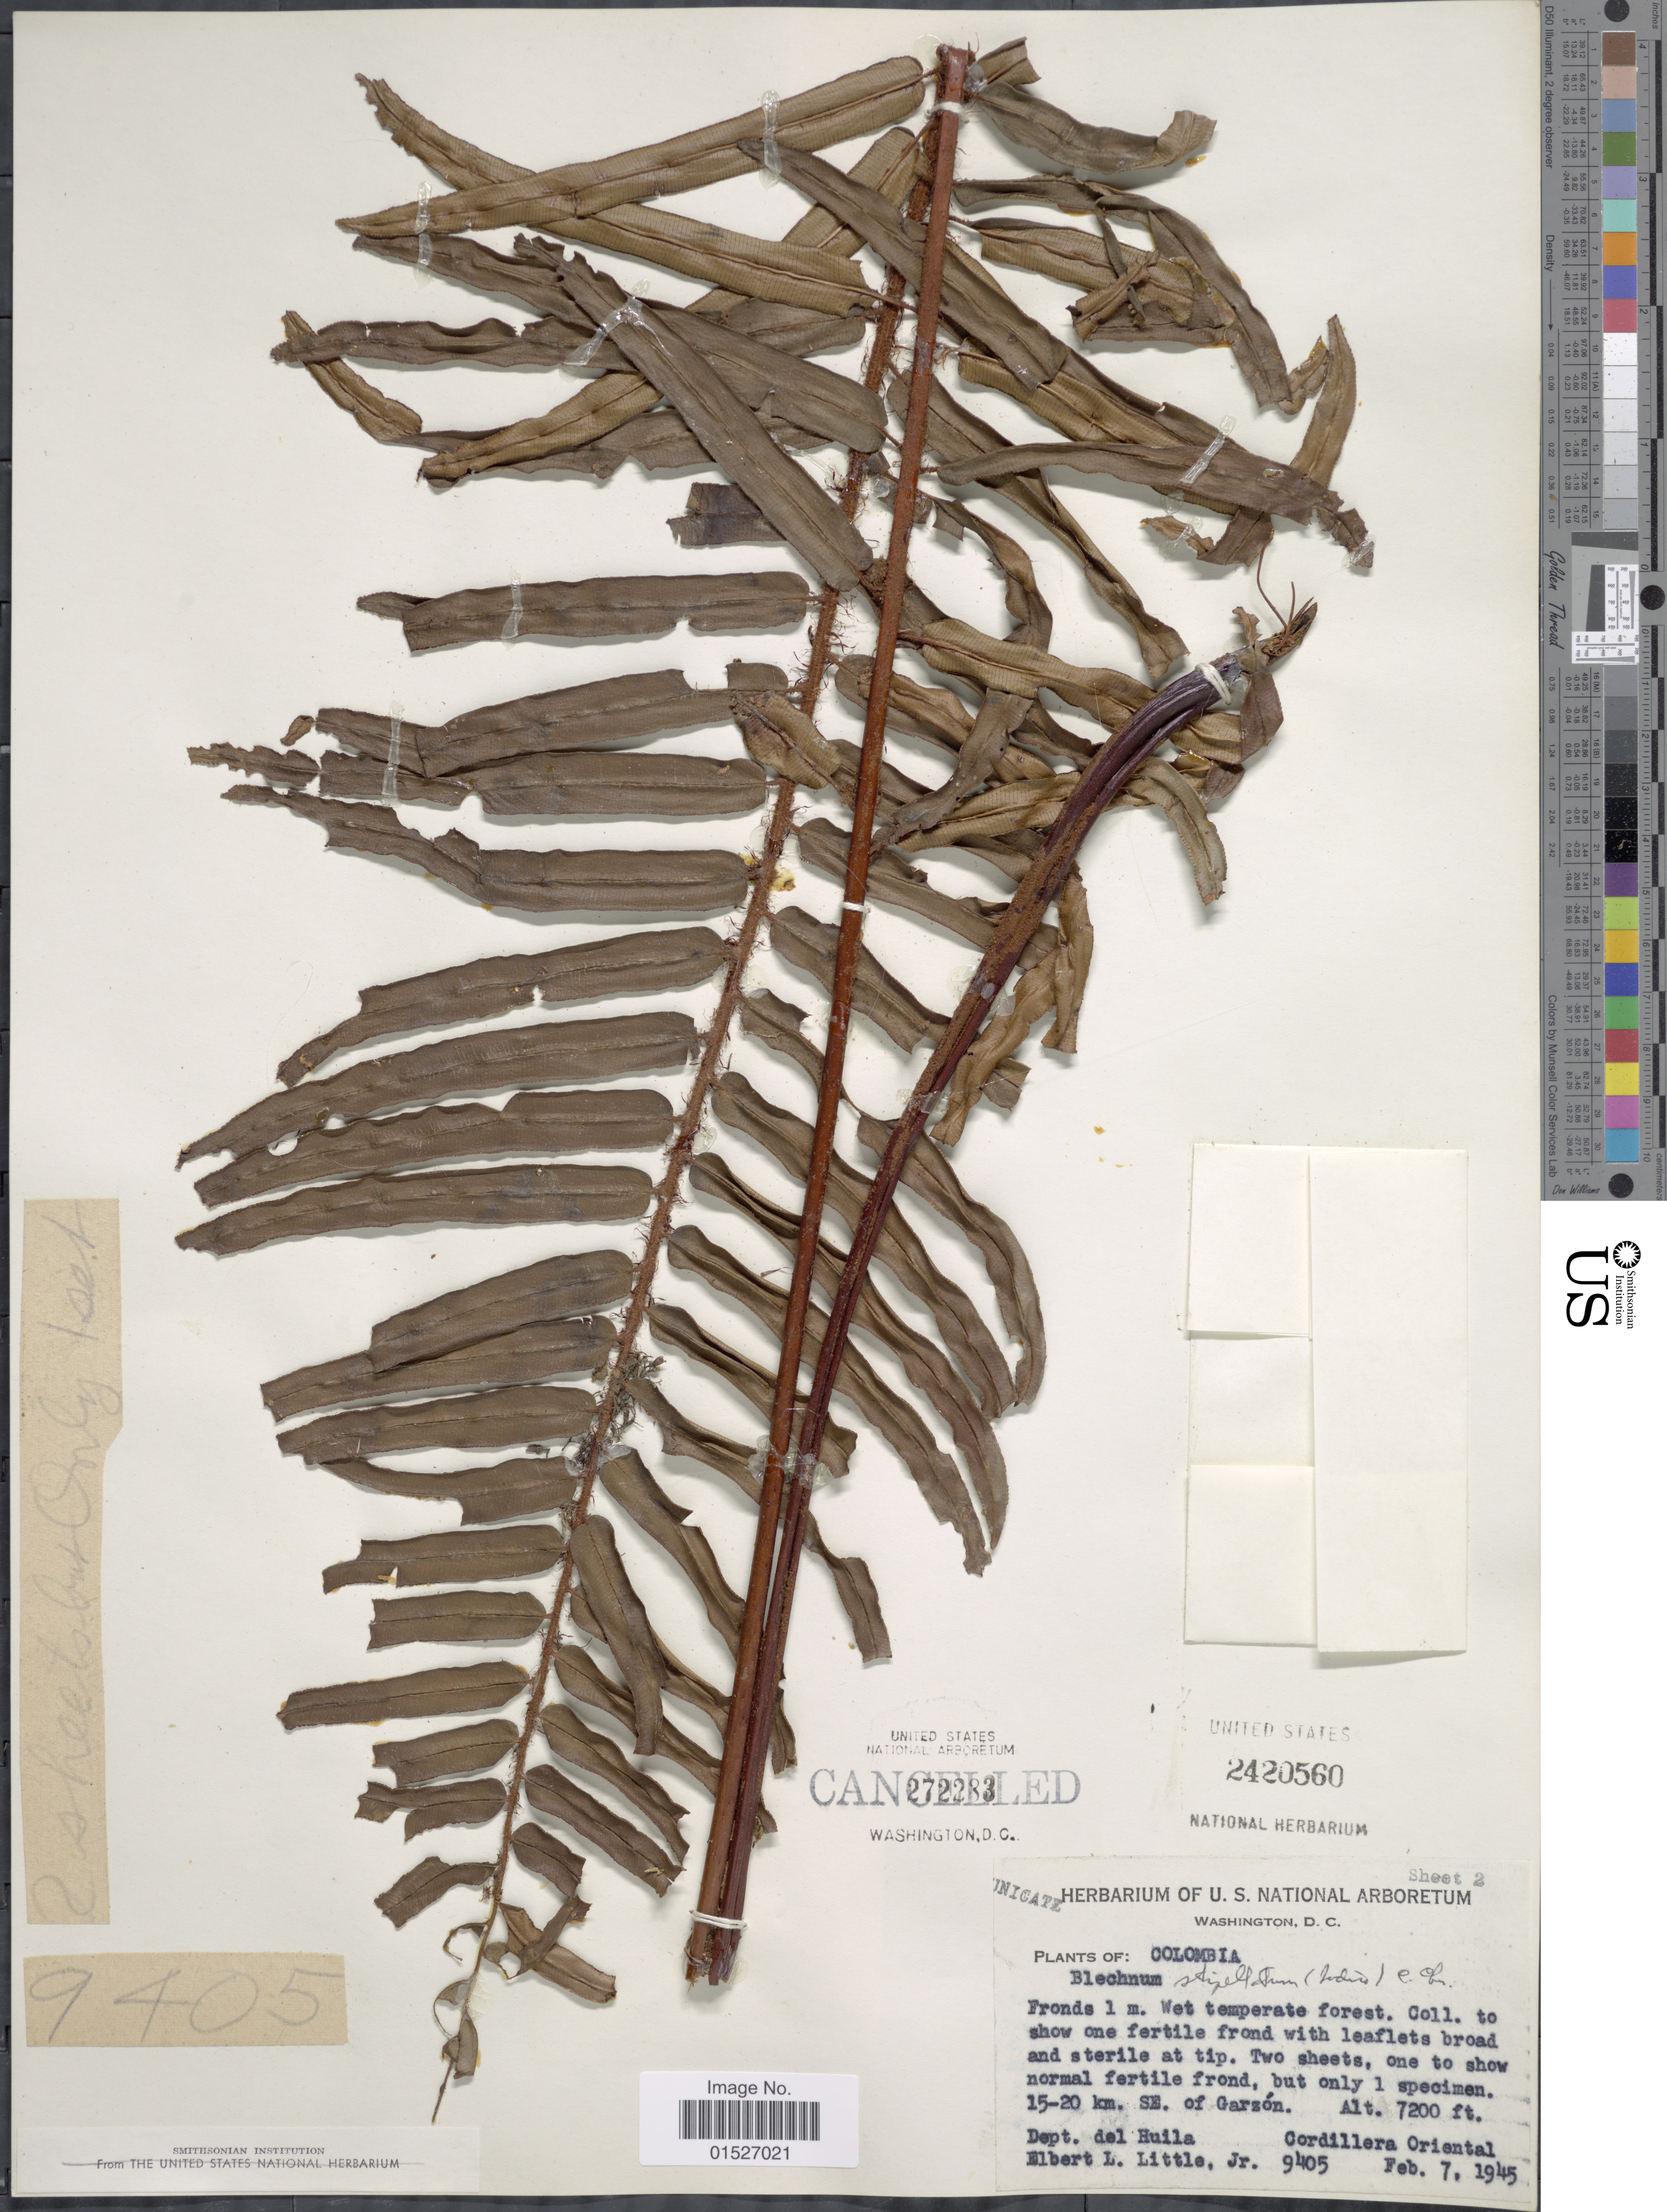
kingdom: Plantae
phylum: Tracheophyta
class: Polypodiopsida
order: Polypodiales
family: Blechnaceae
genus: Blechnum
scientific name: Blechnum stipitellatum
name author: (Sodiro) C. Chr.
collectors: E. L. Little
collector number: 9405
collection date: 1945-02-07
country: Colombia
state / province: Huila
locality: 15-20 km. SE. of garson. Dept. del Huila. Cordillera Oriental.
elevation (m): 2195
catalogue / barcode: US 2420560